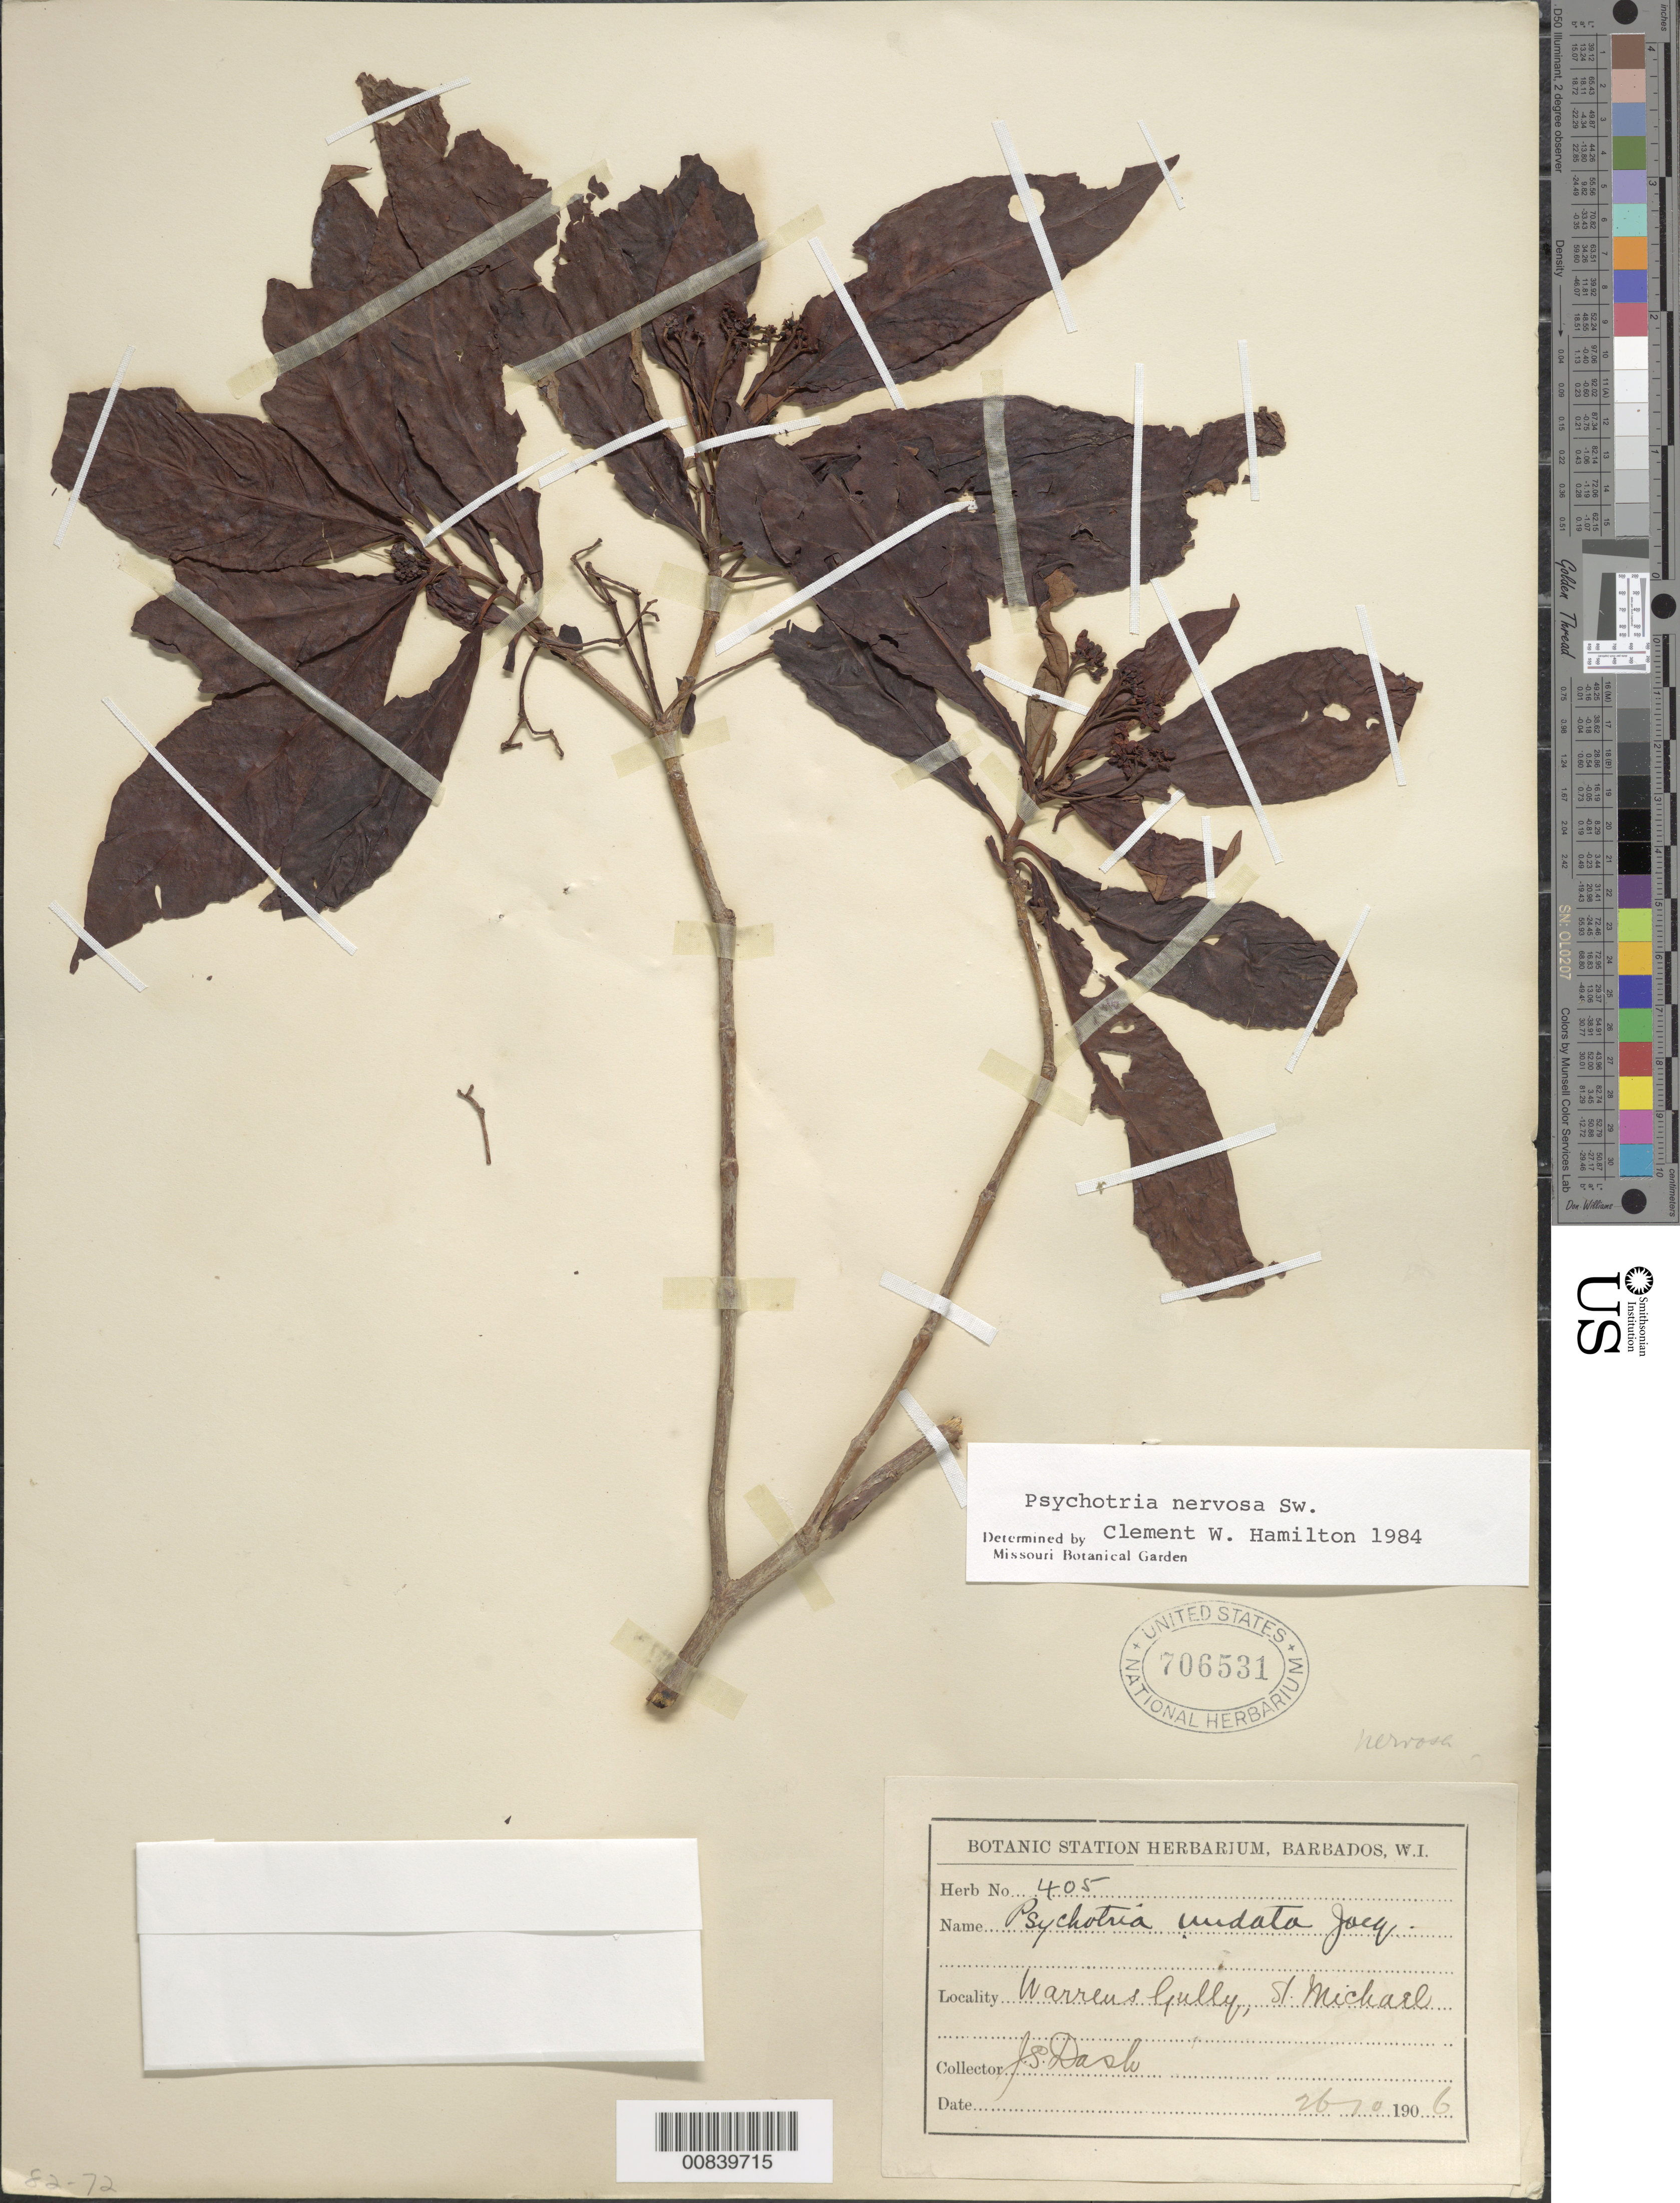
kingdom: Plantae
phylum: Tracheophyta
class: Magnoliopsida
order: Gentianales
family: Rubiaceae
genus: Psychotria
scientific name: Psychotria nervosa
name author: Sw.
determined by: Hamilton, C. W.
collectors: J. Dash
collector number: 405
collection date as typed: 26 Oct 1906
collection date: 1906-10-26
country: Barbados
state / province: Saint Michael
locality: Warren Gully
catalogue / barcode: US 706531